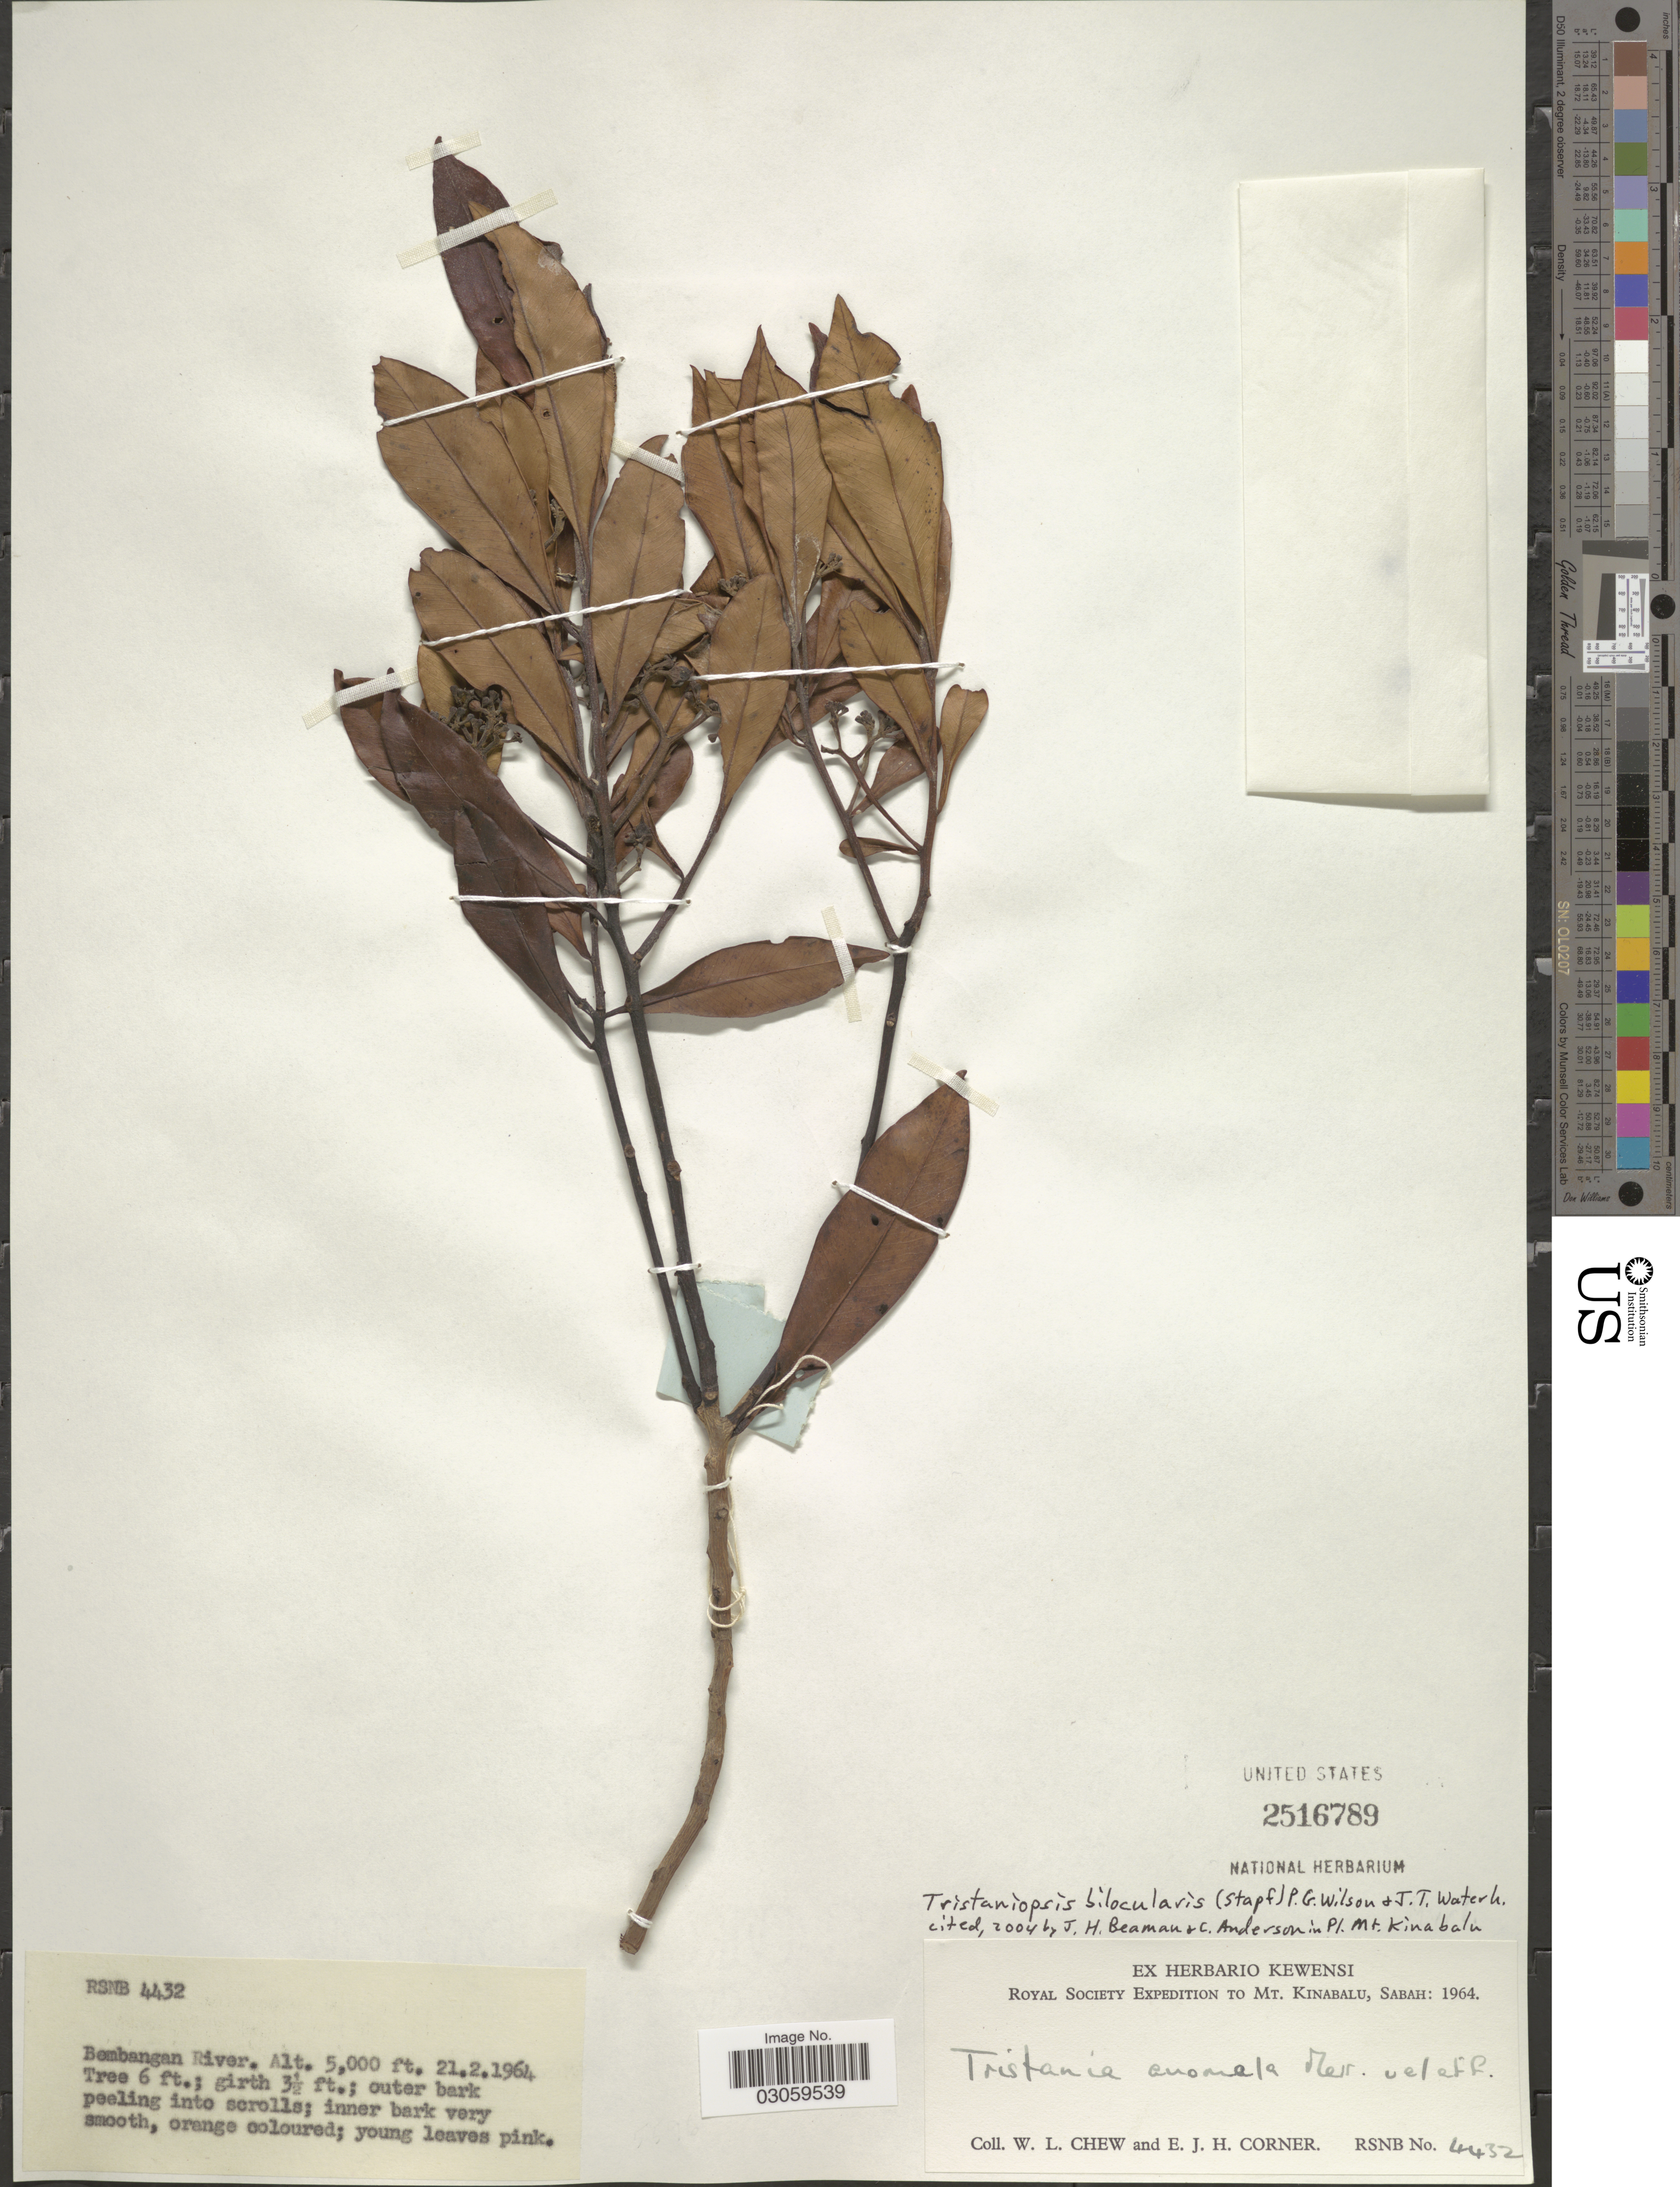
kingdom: Plantae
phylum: Tracheophyta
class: Magnoliopsida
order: Myrtales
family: Myrtaceae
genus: Tristaniopsis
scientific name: Tristaniopsis bilocularis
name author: (Stapf) P.G. Wilson & J. T. Waterh.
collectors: W. Chew & E. Corner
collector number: RSNB4432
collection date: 1964-02-21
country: Malaysia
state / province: Sabah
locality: Mt. Kinabalu. Bembangan River.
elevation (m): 1524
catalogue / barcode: US 2516789